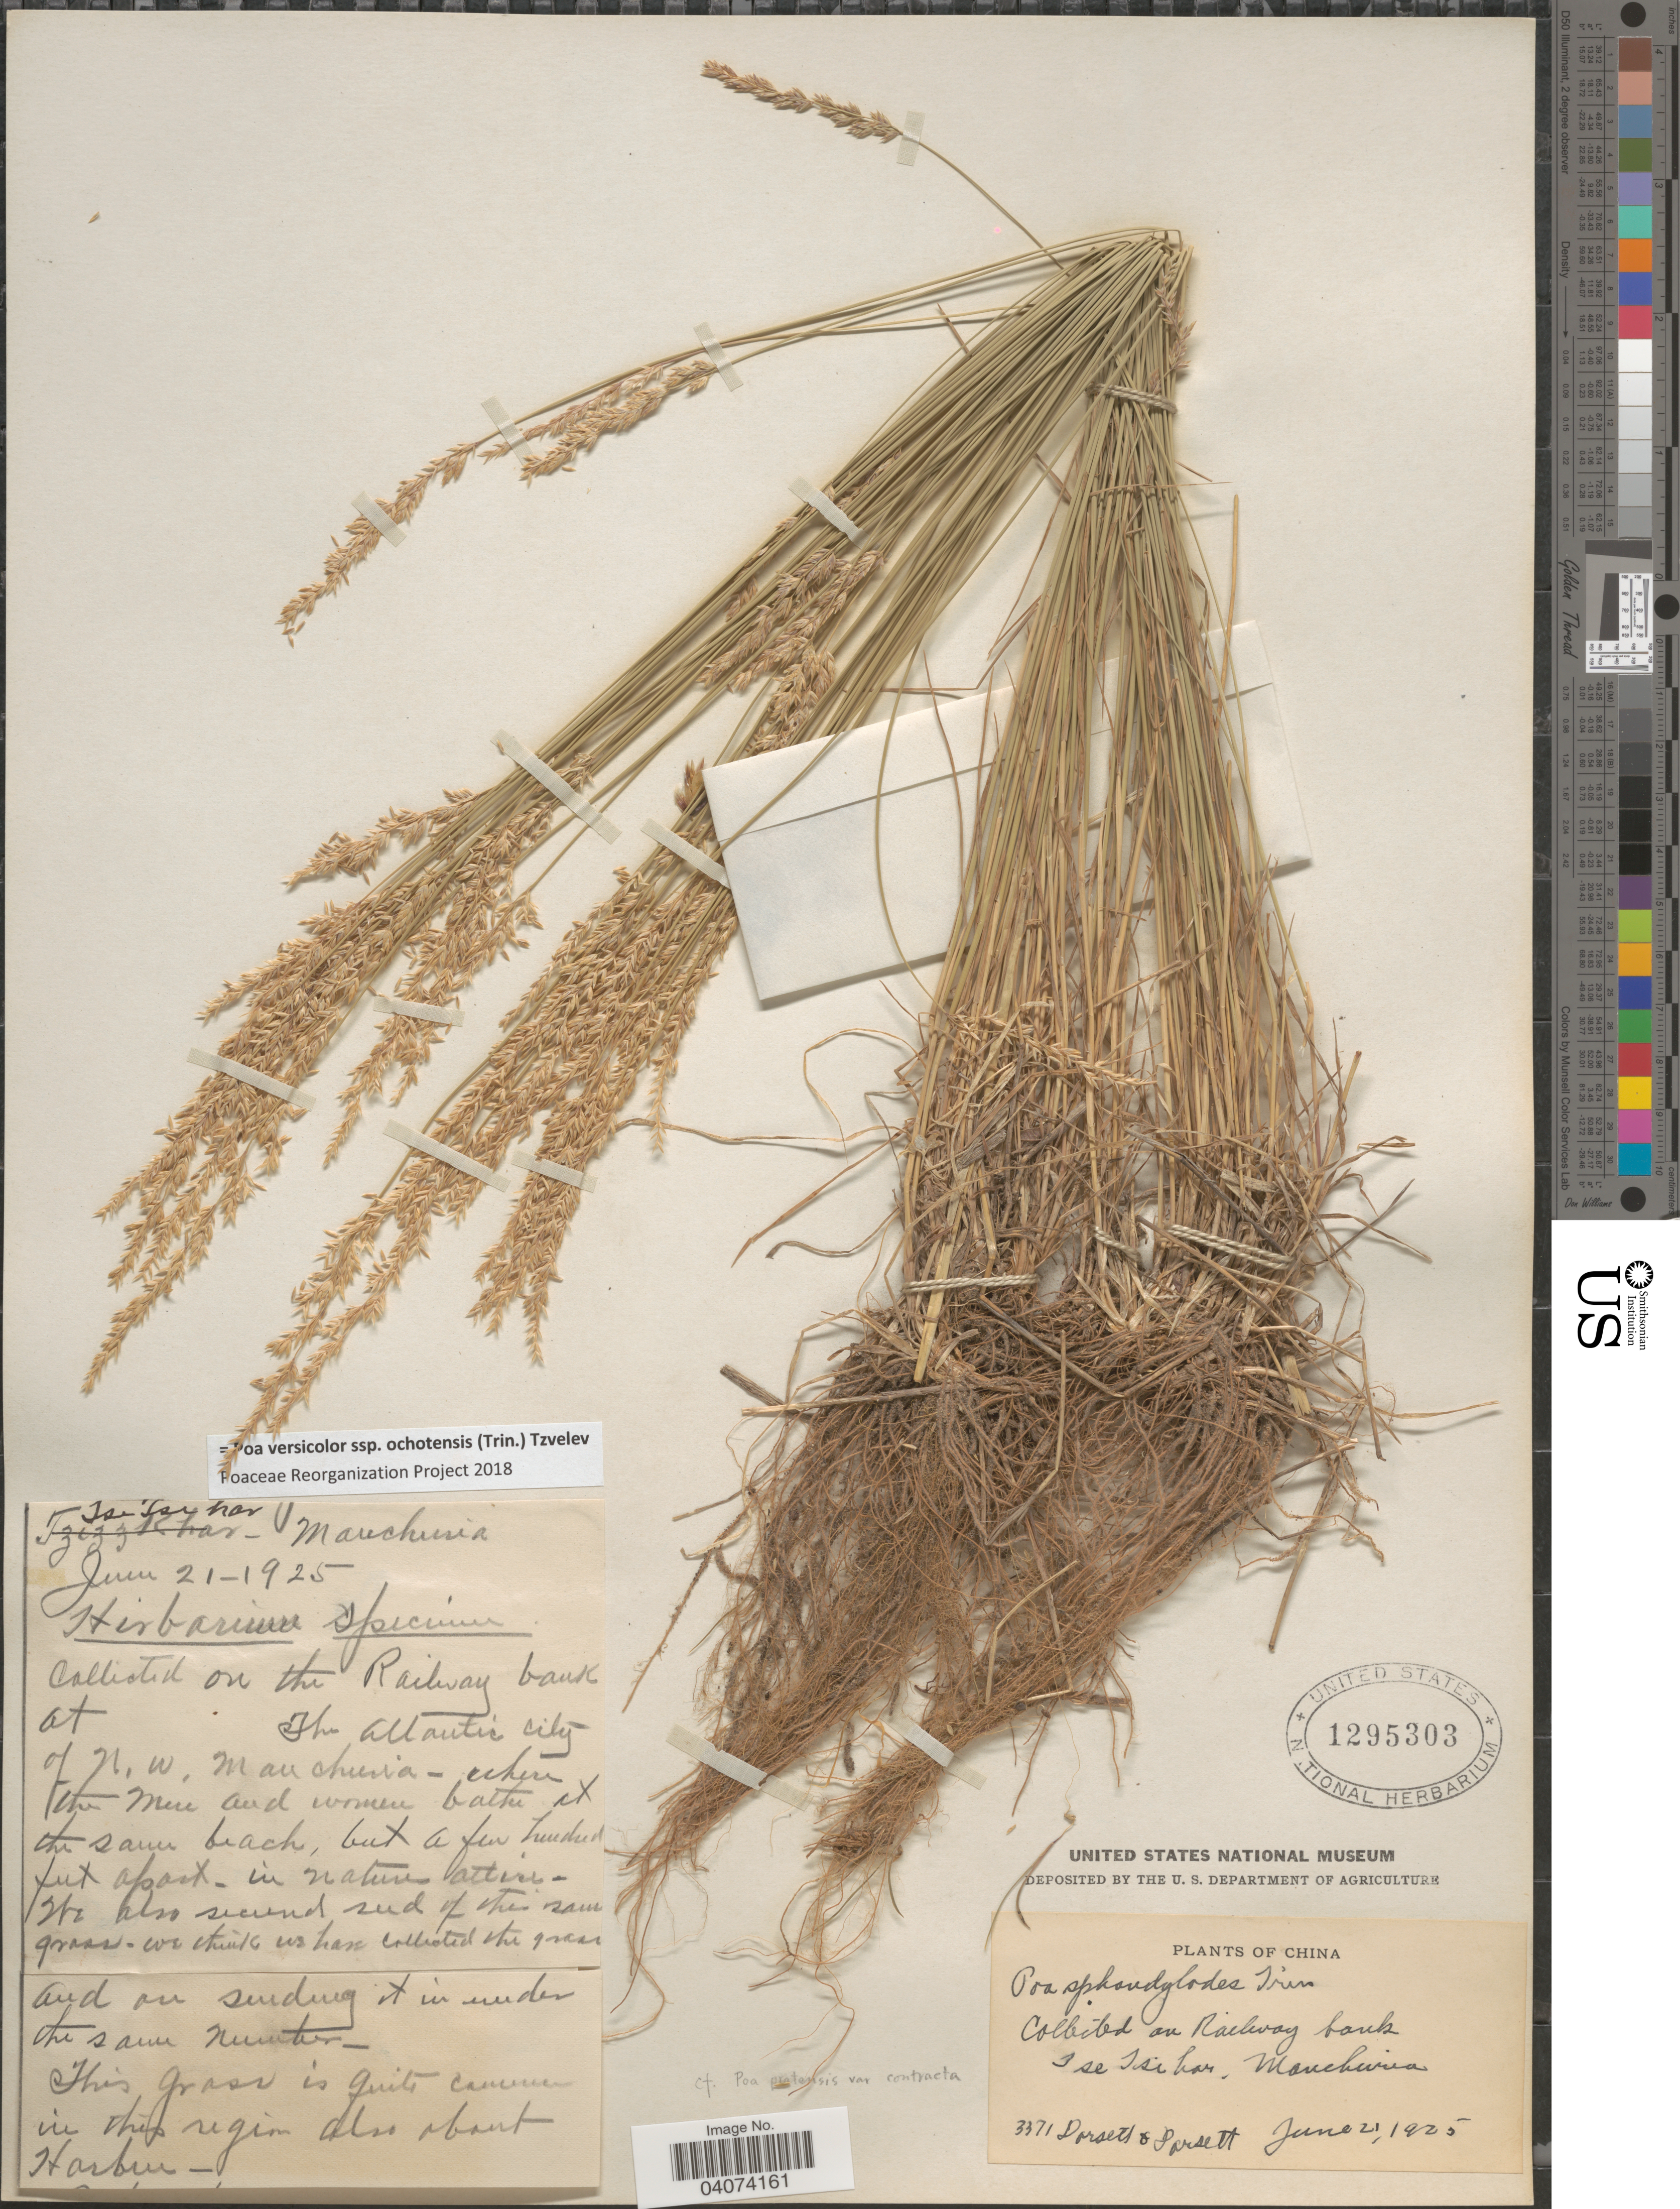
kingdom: Plantae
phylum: Tracheophyta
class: Liliopsida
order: Poales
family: Poaceae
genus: Poa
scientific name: Poa versicolor subsp. ochotensis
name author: (Trin.) Tzvelev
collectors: -- Dorsett & -- Dorsett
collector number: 3371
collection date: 1925-06-21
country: China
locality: On the Railway bank at the Allantier city of N.W. Manchuria. Tse Tse har, Manchuria.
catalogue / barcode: US 1295303